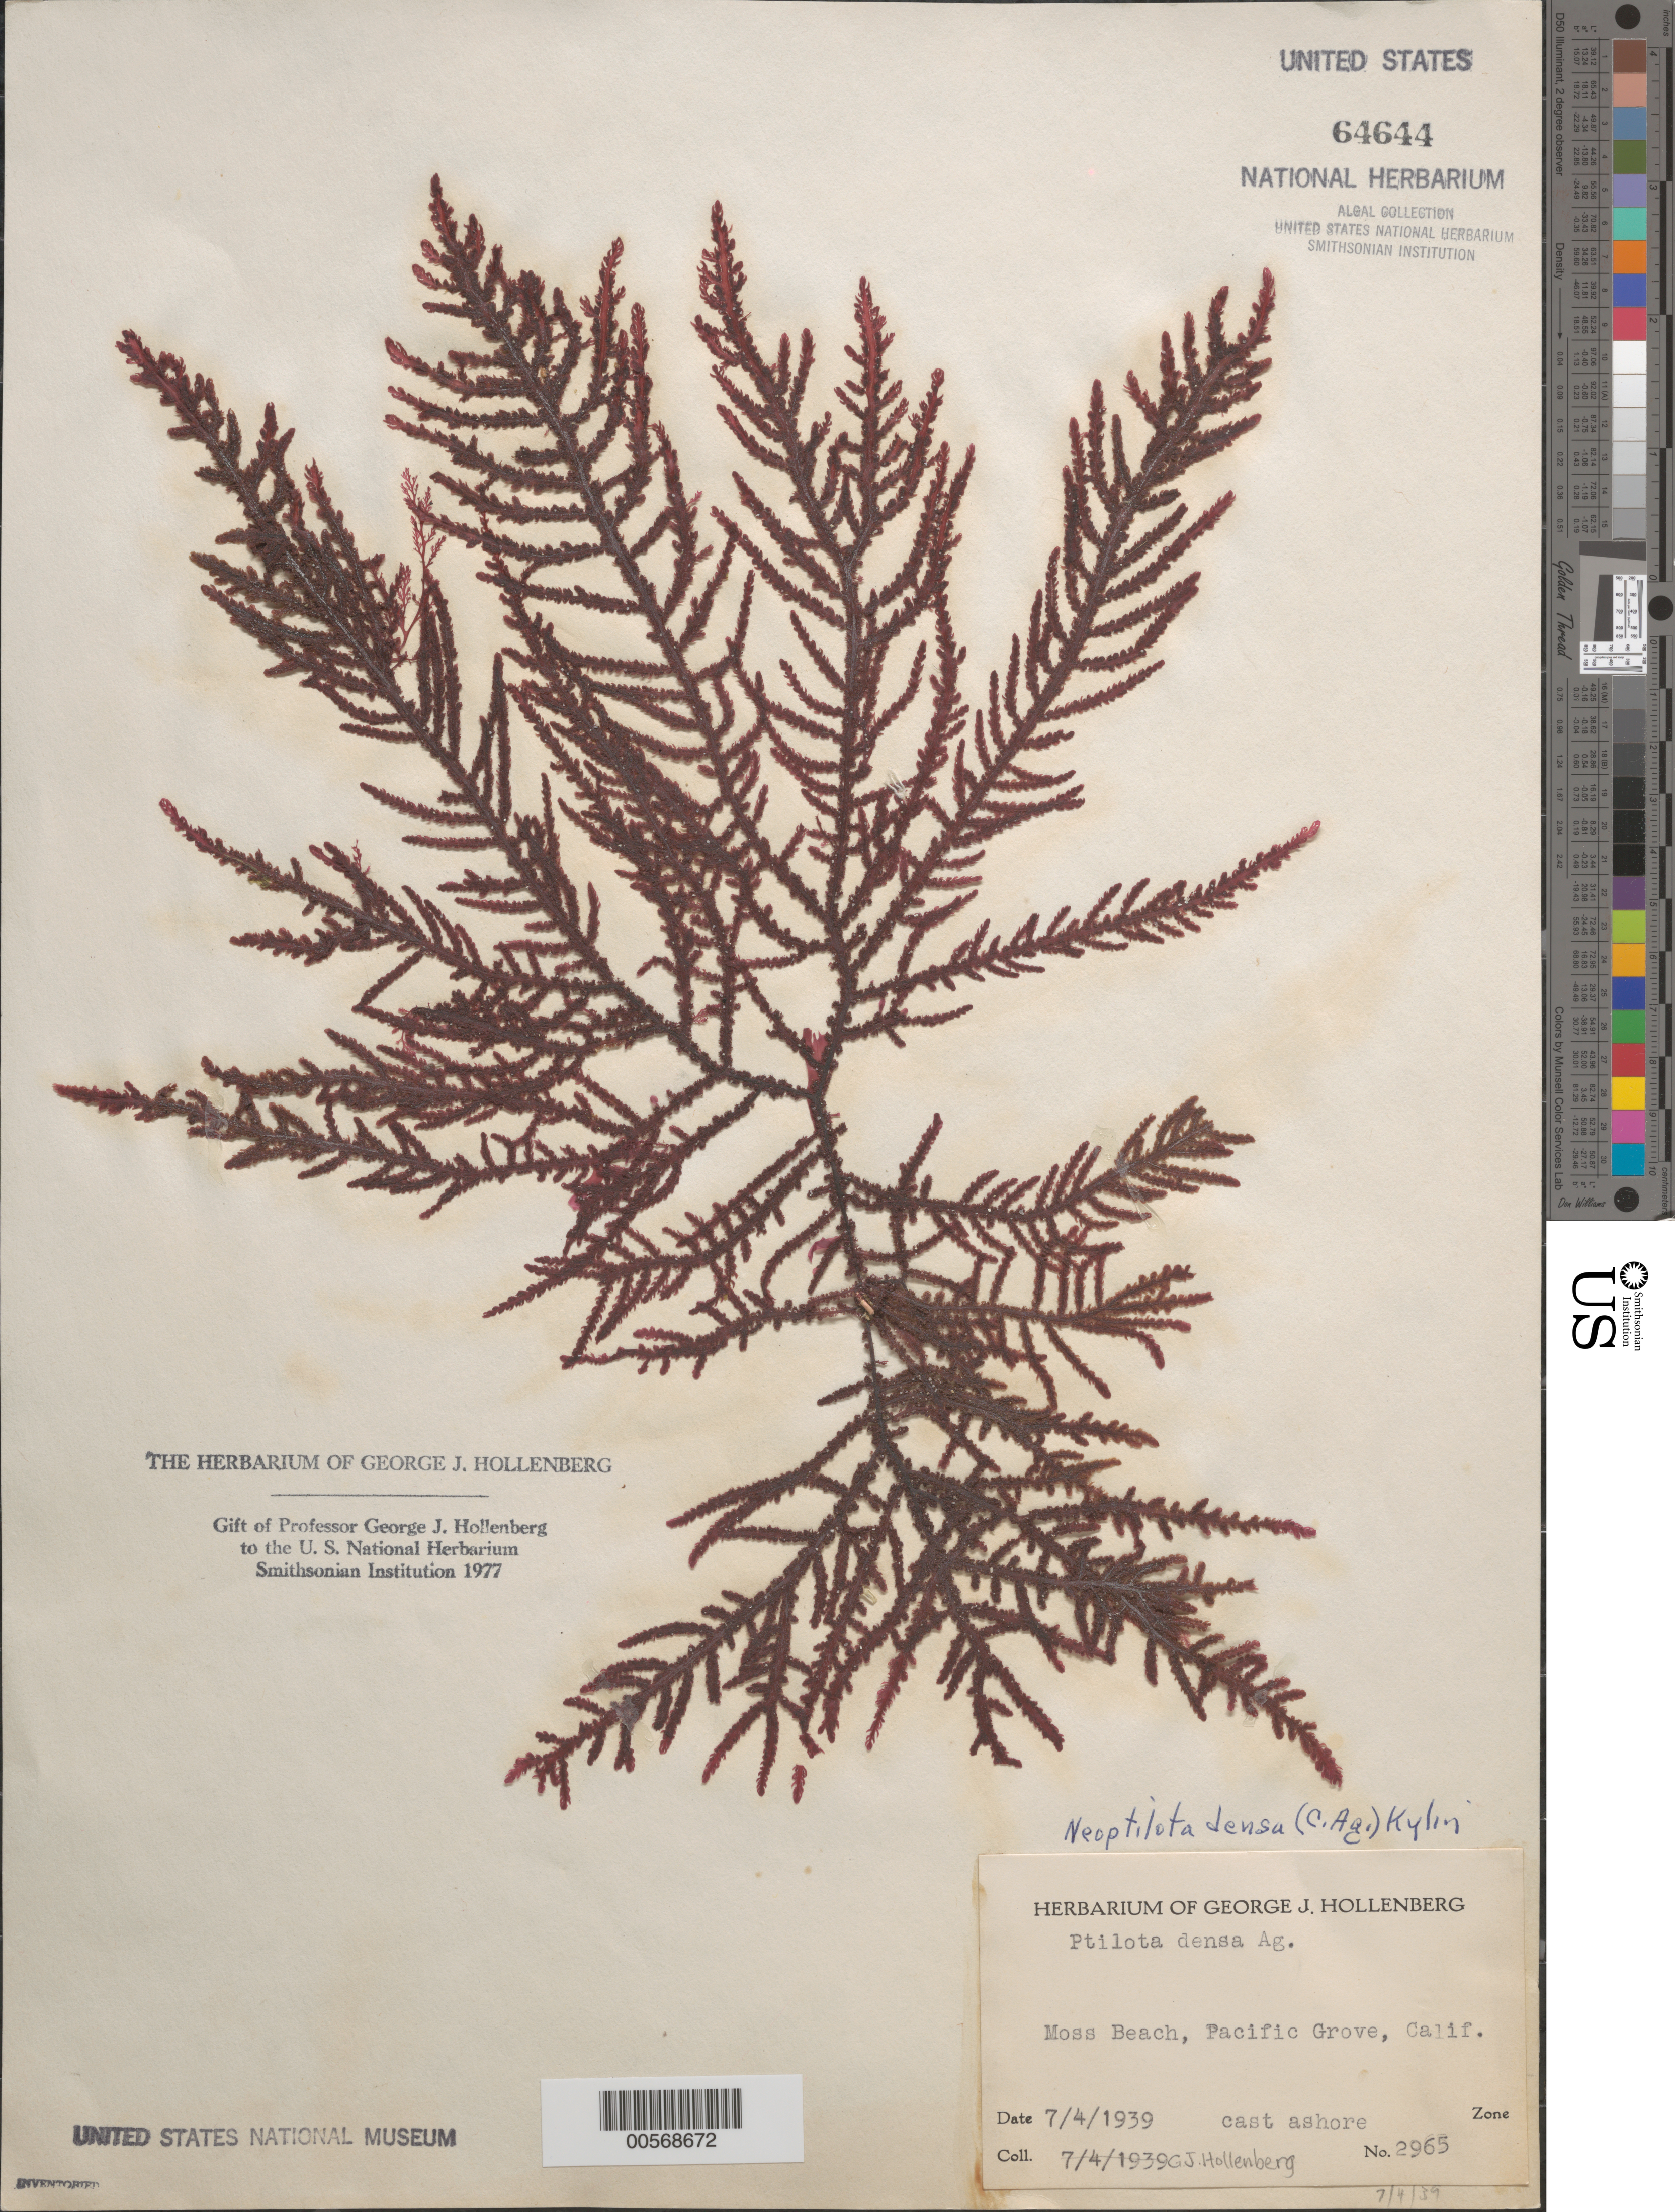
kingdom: Plantae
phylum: Rhodophyta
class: Florideophyceae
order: Ceramiales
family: Wrangeliaceae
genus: Ptilota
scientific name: Ptilota densa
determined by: Algae name updating Project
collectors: G. Hollenberg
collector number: GJH 2965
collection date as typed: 04 Jul 1939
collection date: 1939-07-04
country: United States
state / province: California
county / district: Monterey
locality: Moss Beach, Pacific Grove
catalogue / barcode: US 64644